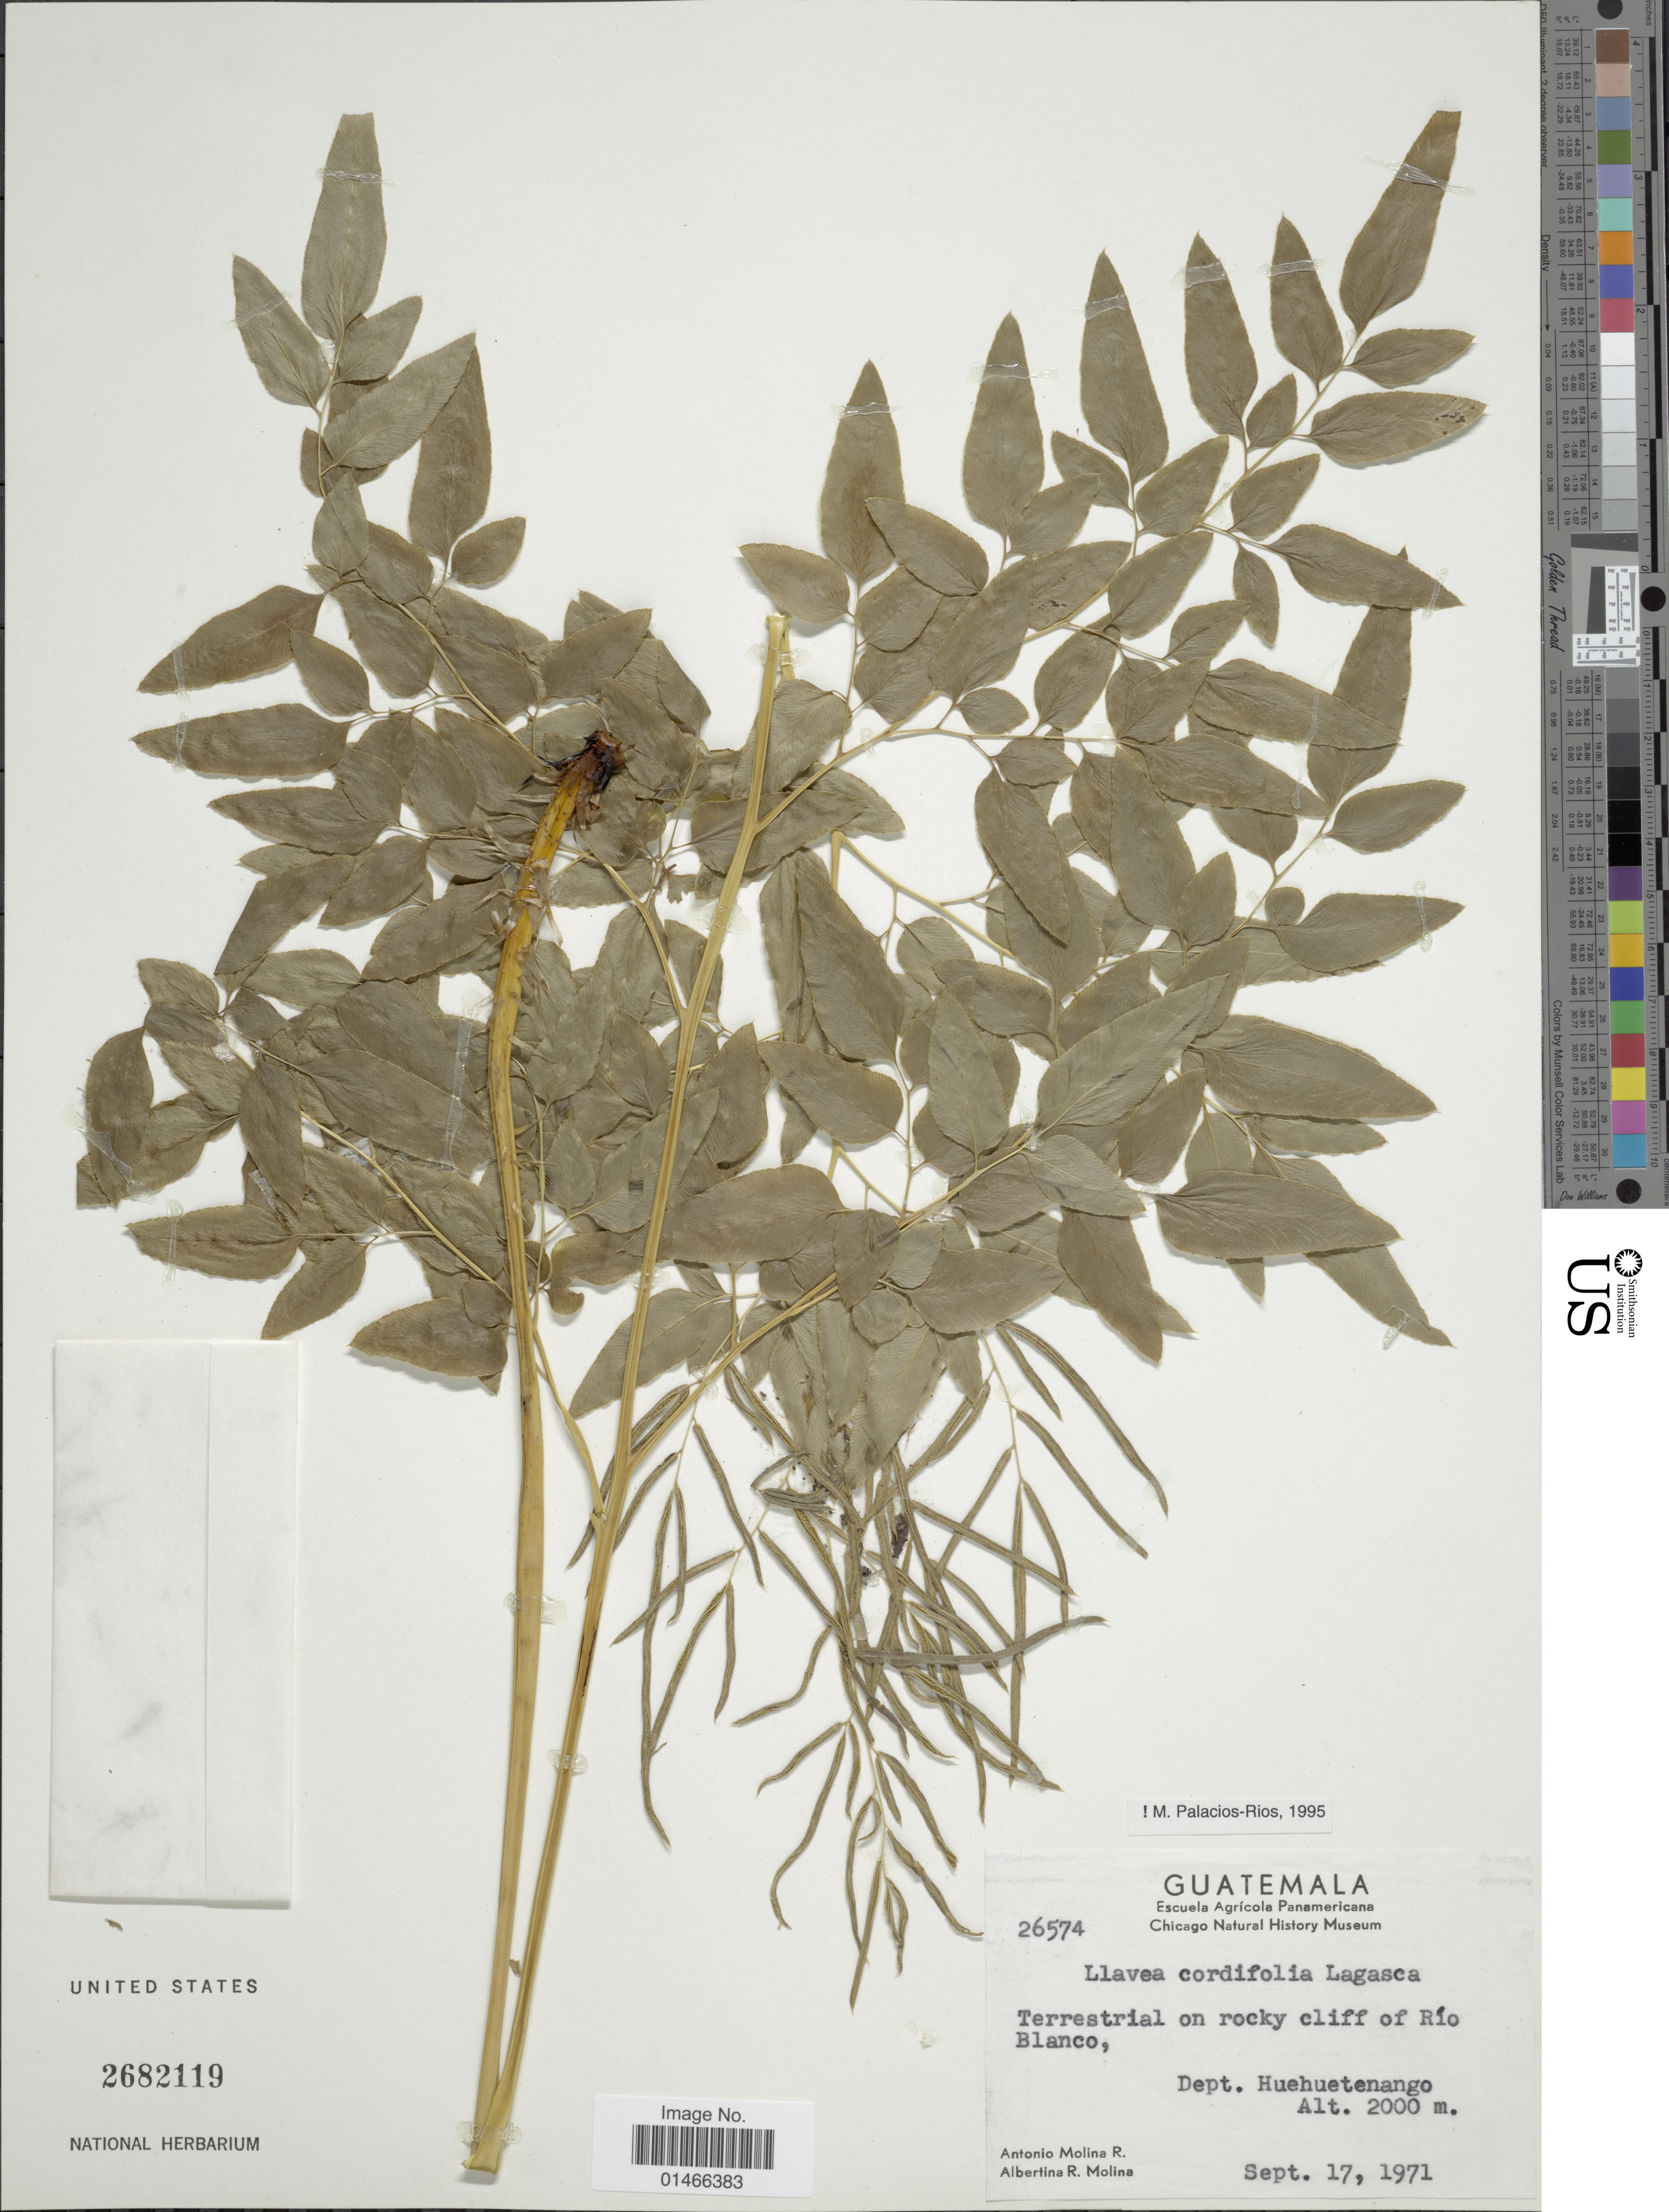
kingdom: Plantae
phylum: Tracheophyta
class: Polypodiopsida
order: Polypodiales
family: Pteridaceae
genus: Llavea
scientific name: Llavea cordifolia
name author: Lag.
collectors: A. Molina R. & A. R. Molina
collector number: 26574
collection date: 1971-09-17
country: Guatemala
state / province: Huehuetenango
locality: Rocky cliff of Rio Blanco.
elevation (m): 2000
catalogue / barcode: US 2682119